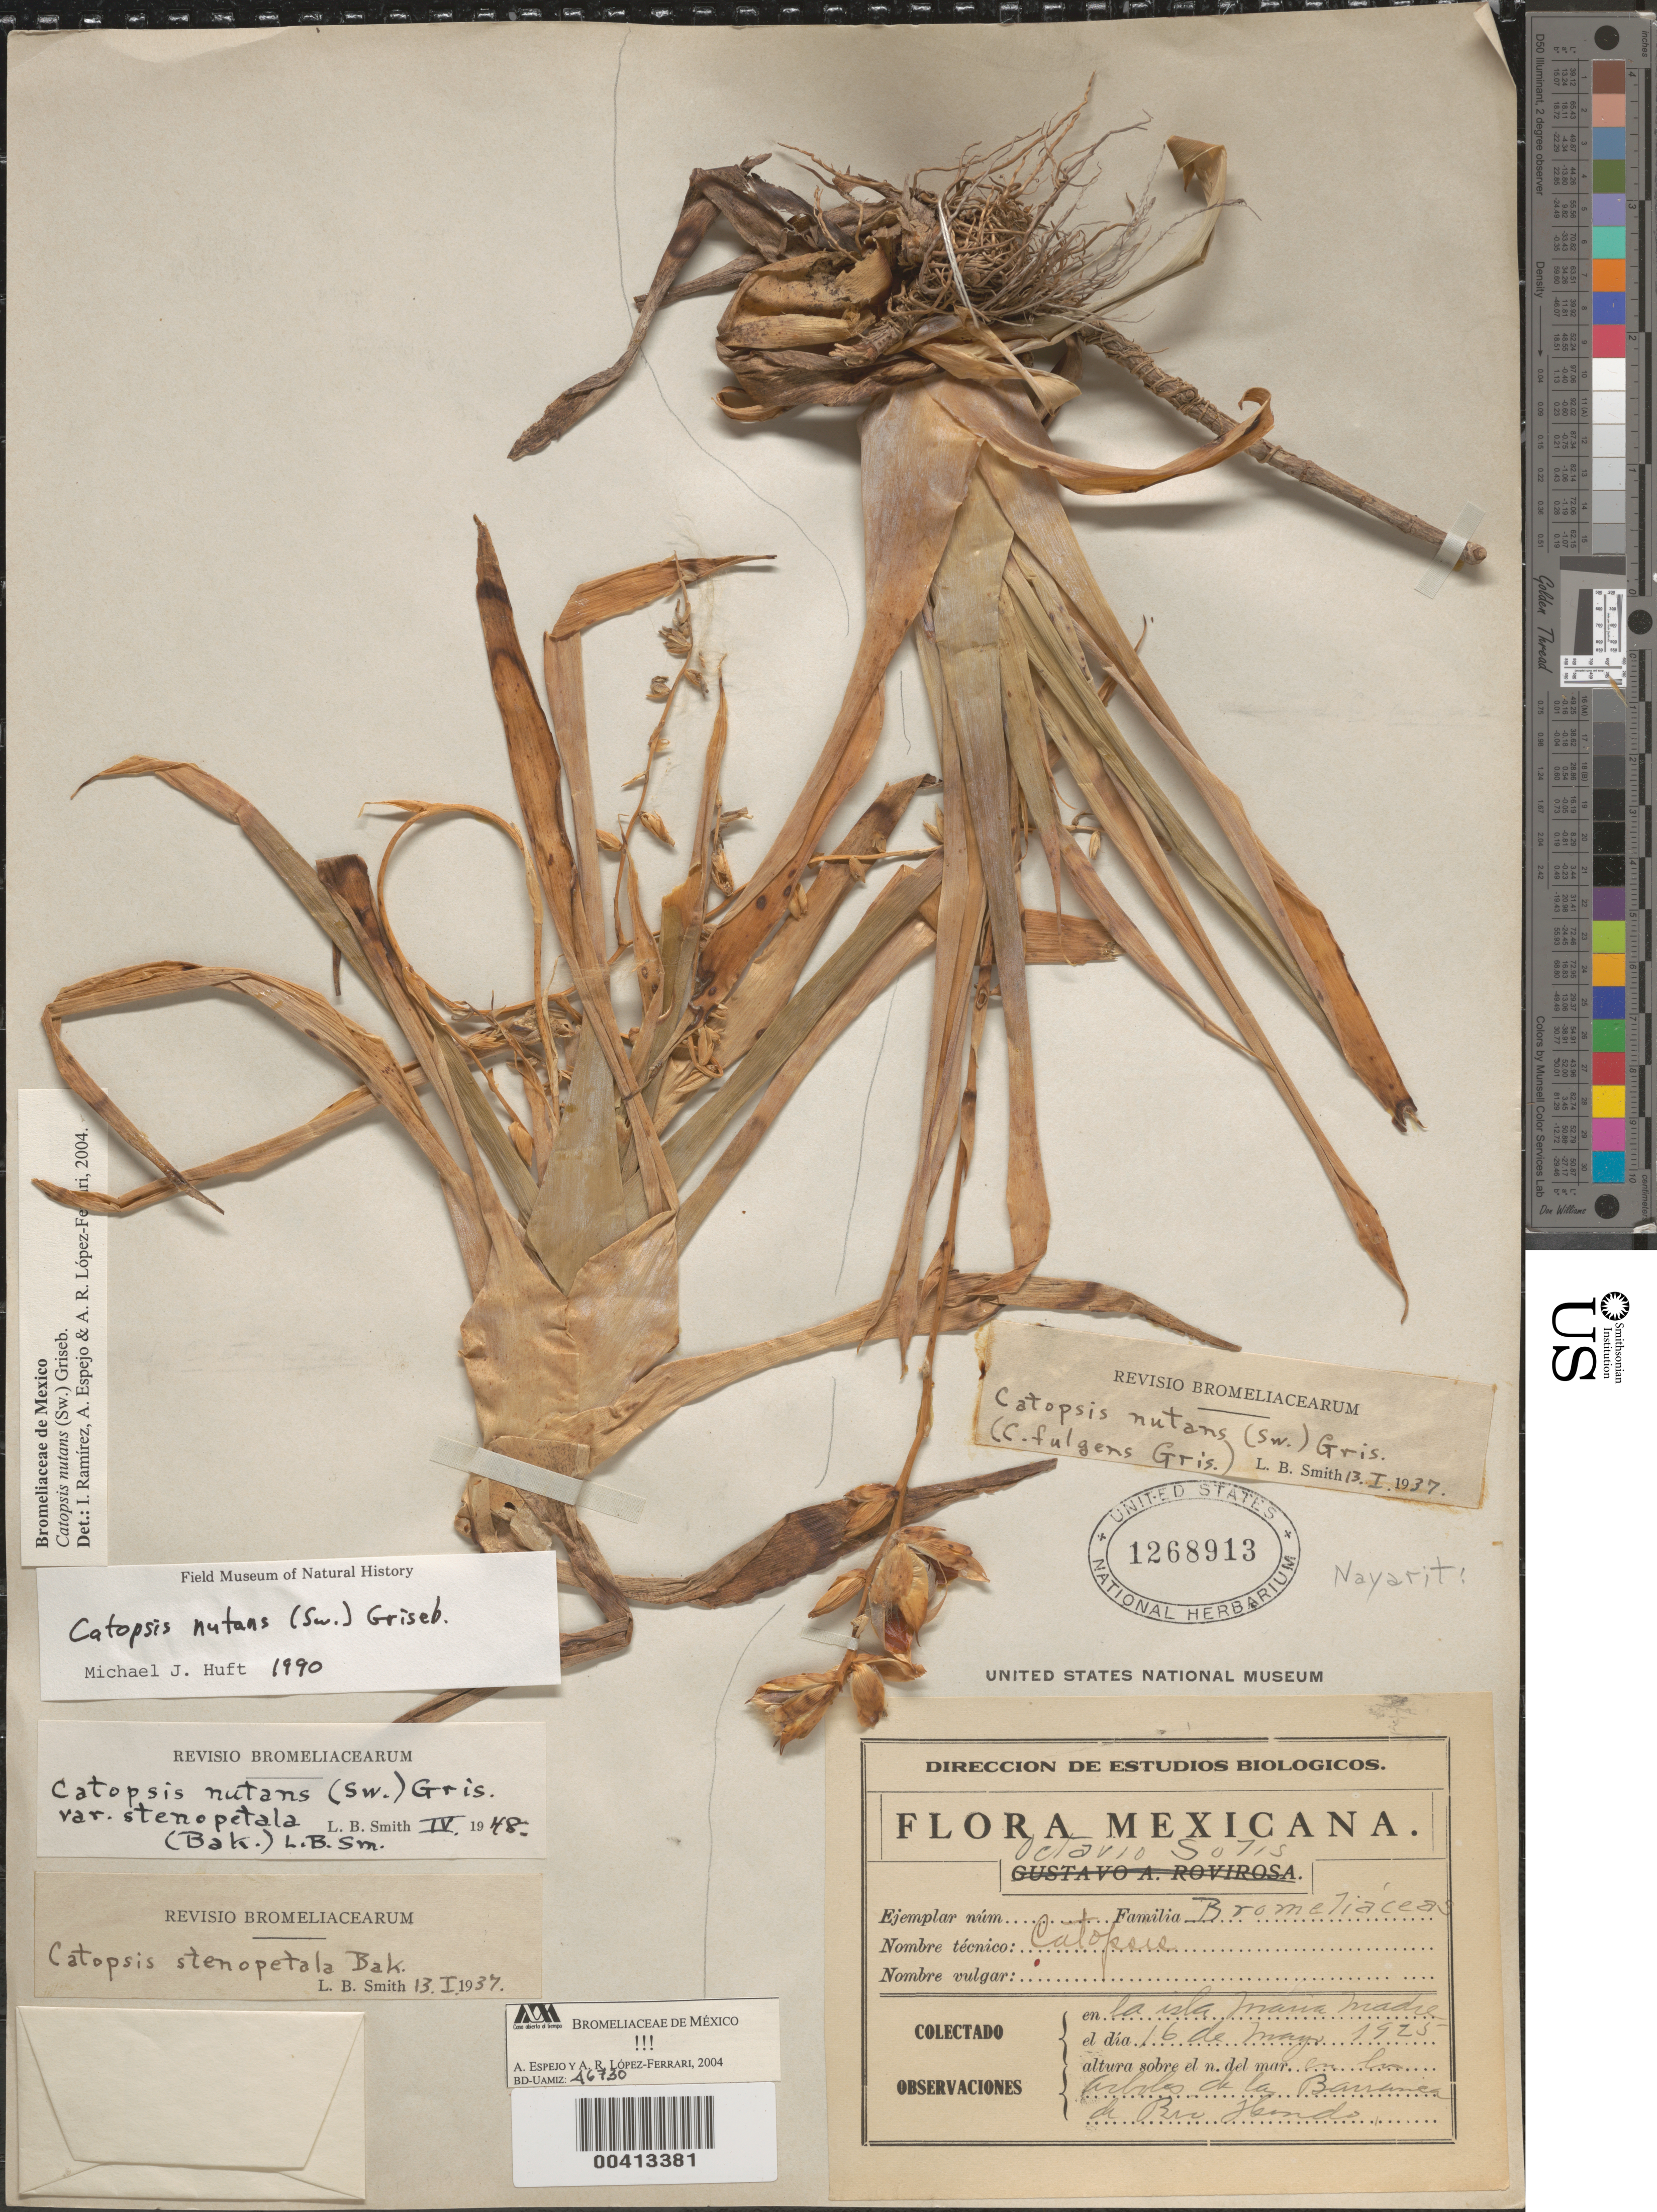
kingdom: Plantae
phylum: Tracheophyta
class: Liliopsida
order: Poales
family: Bromeliaceae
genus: Catopsis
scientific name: Catopsis nutans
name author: (Sw.) Griseb.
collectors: O. Sotis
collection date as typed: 16 May 1925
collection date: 1925-05-16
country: Mexico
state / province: Nayarit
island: Maria Madre Island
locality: En la isla maria madre [Tres Marias Is.]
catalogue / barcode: US 1268913